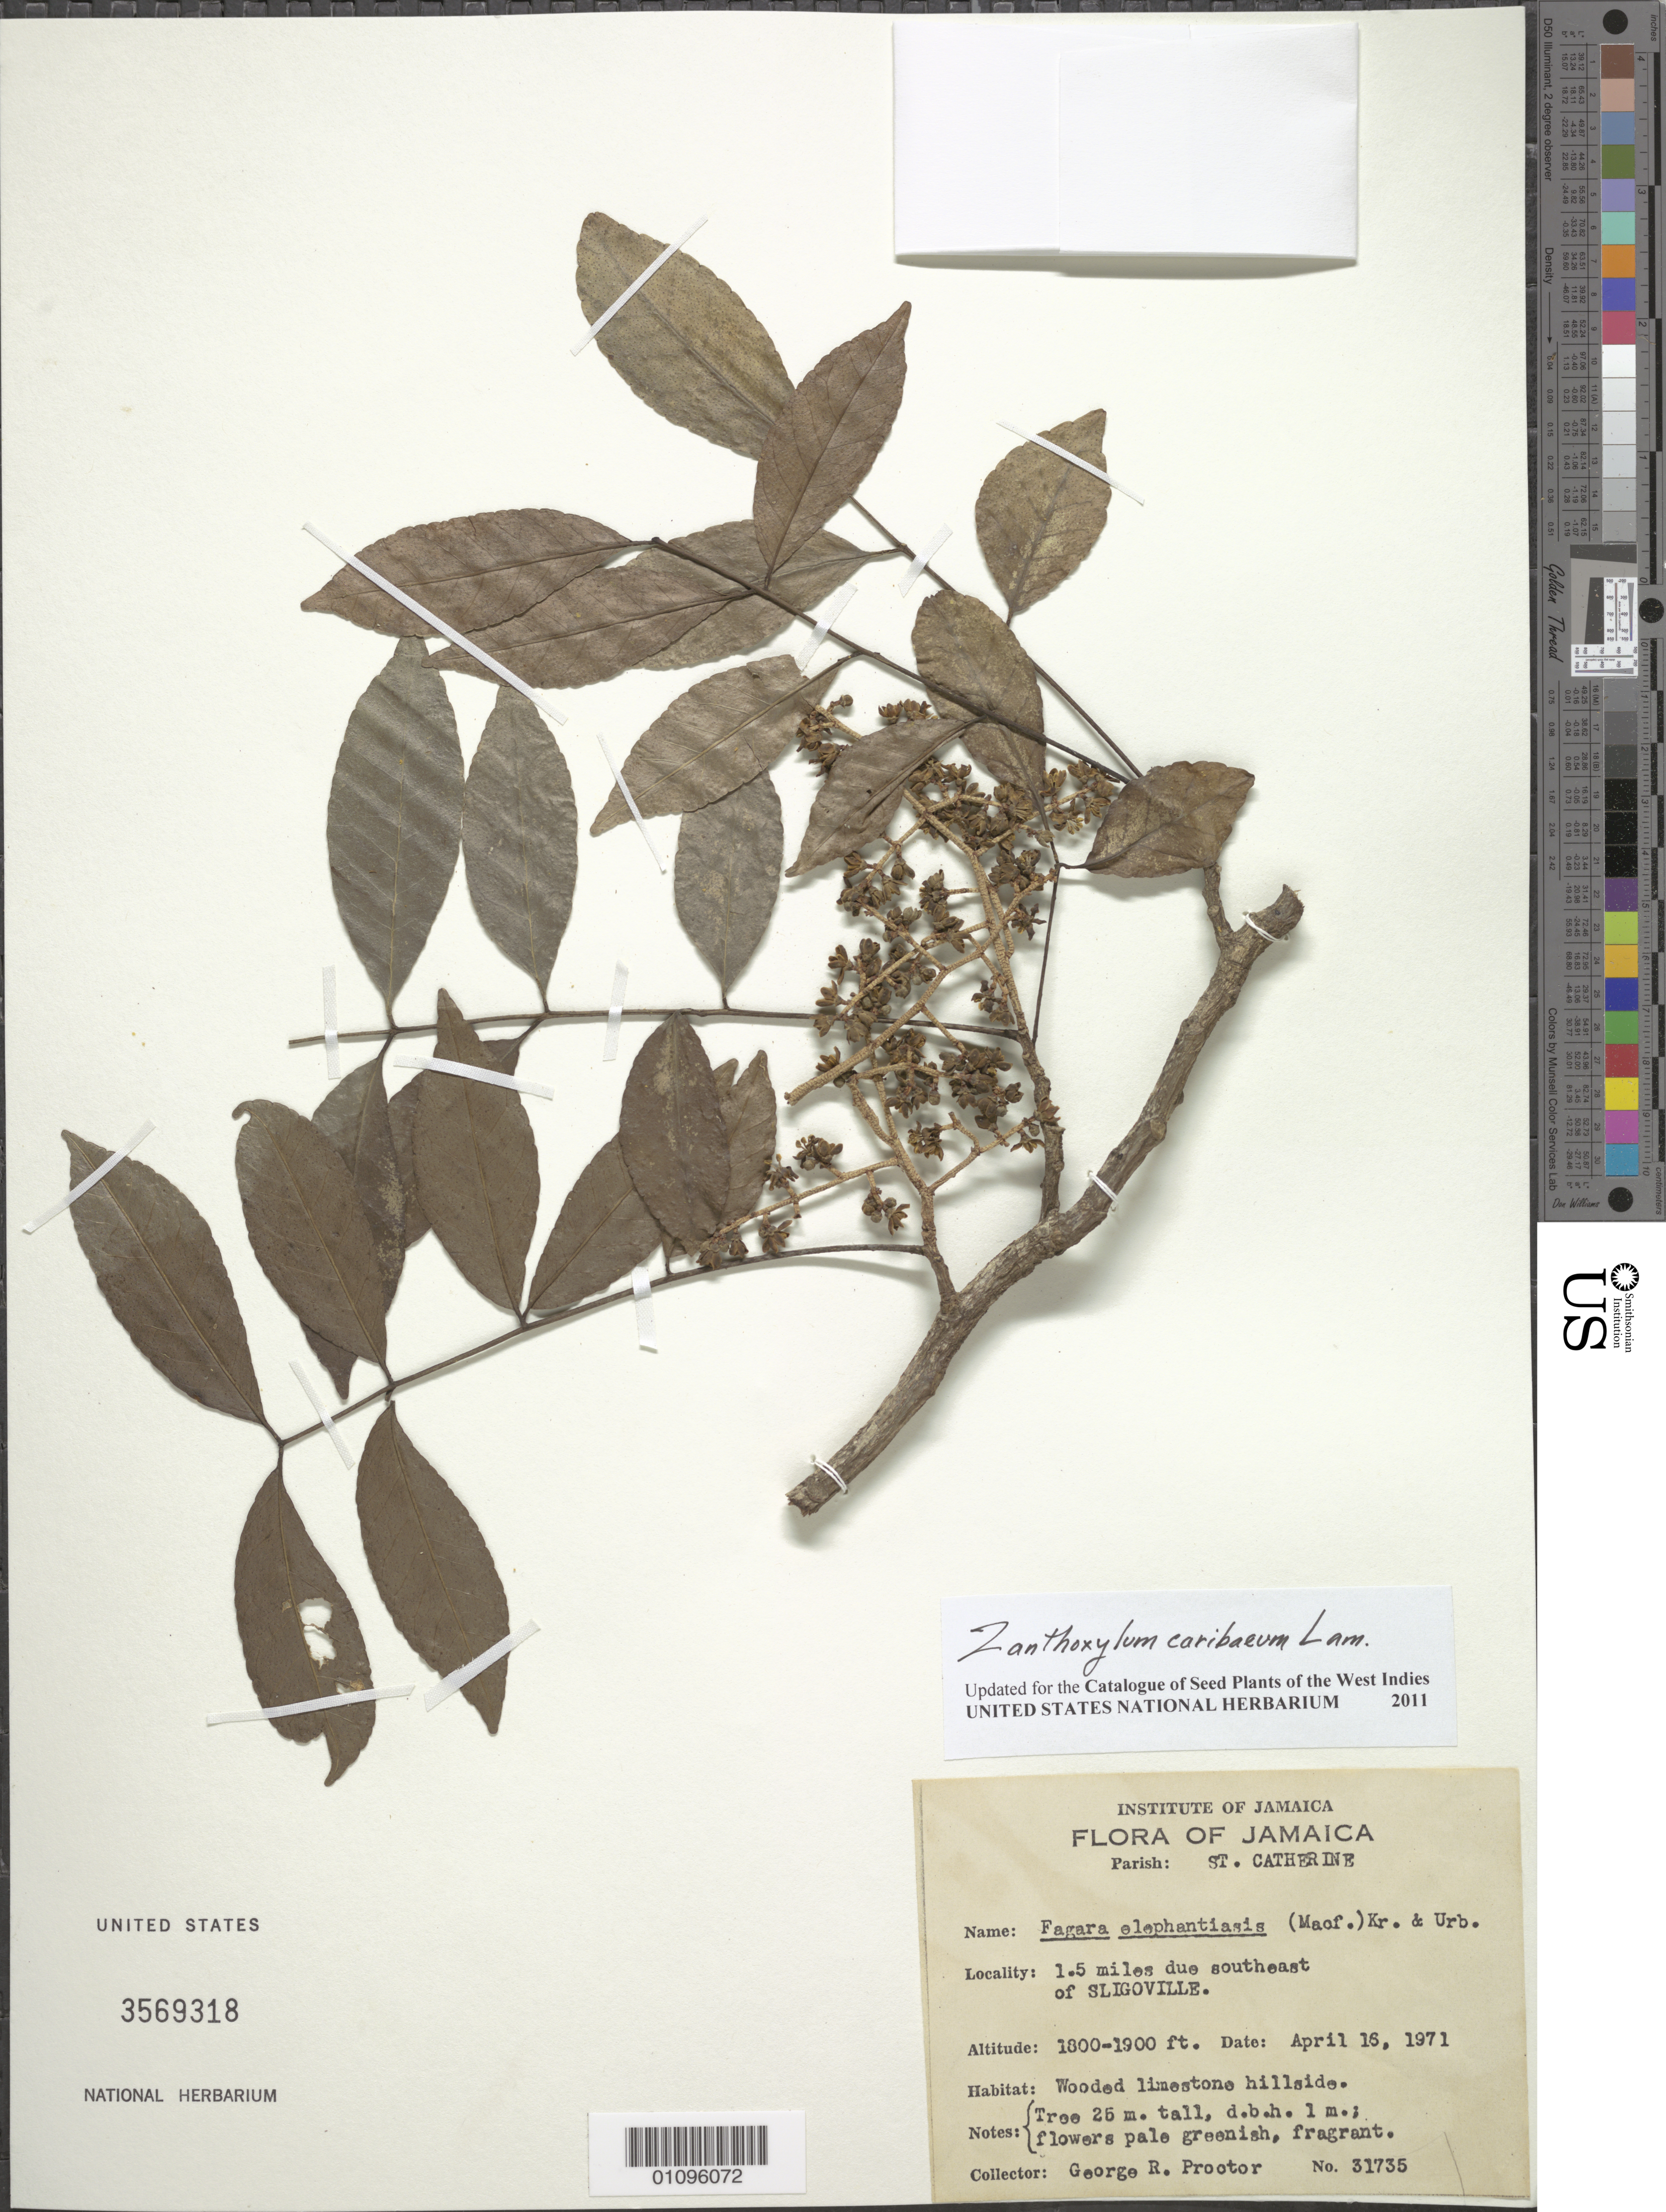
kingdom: Plantae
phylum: Tracheophyta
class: Magnoliopsida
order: Sapindales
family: Rutaceae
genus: Zanthoxylum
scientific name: Zanthoxylum caribaeum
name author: Lam.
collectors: G. R. Proctor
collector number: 31735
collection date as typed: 16 Apr 1971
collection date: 1971-04-16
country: Jamaica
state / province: Saint Catherine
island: Jamaica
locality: Sligoville, 1.5 miles due SE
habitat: Wooded limestone hills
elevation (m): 549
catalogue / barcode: US 3569318